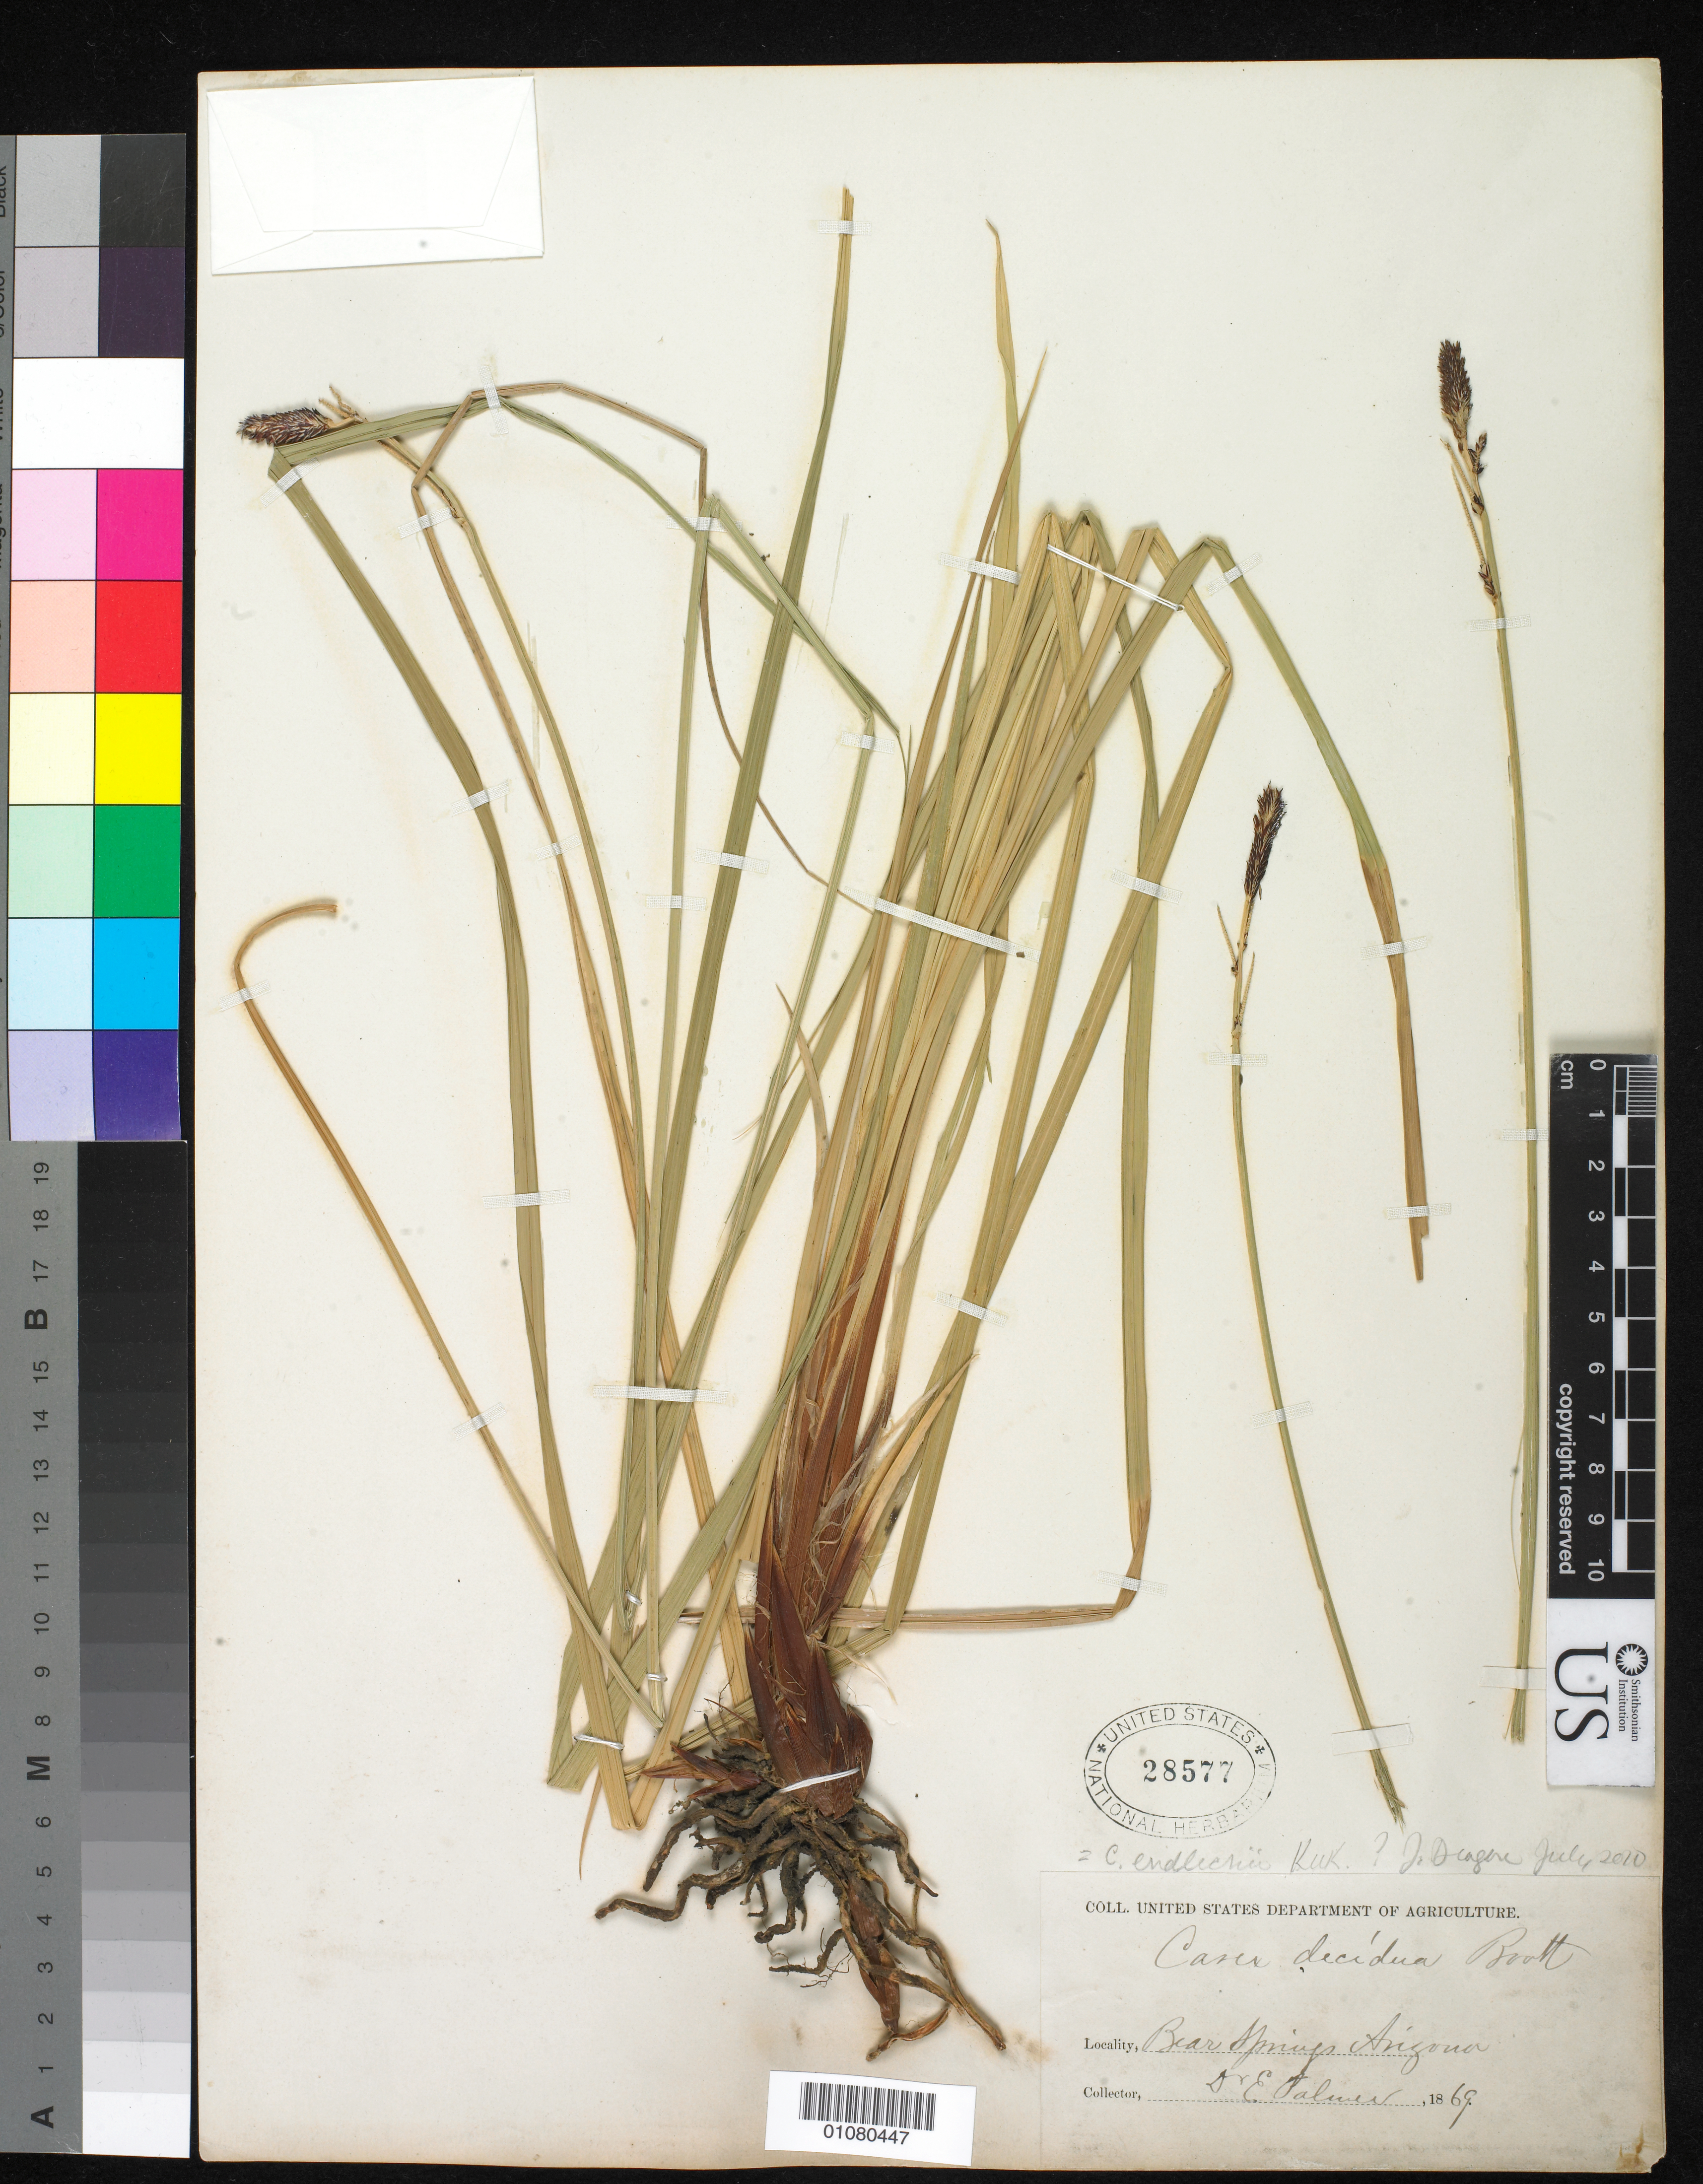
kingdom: Plantae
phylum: Tracheophyta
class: Liliopsida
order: Poales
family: Cyperaceae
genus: Carex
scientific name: Carex endlichii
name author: Kük.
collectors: E. Palmer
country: United States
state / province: Arizona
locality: Bear Springs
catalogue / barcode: US 28577